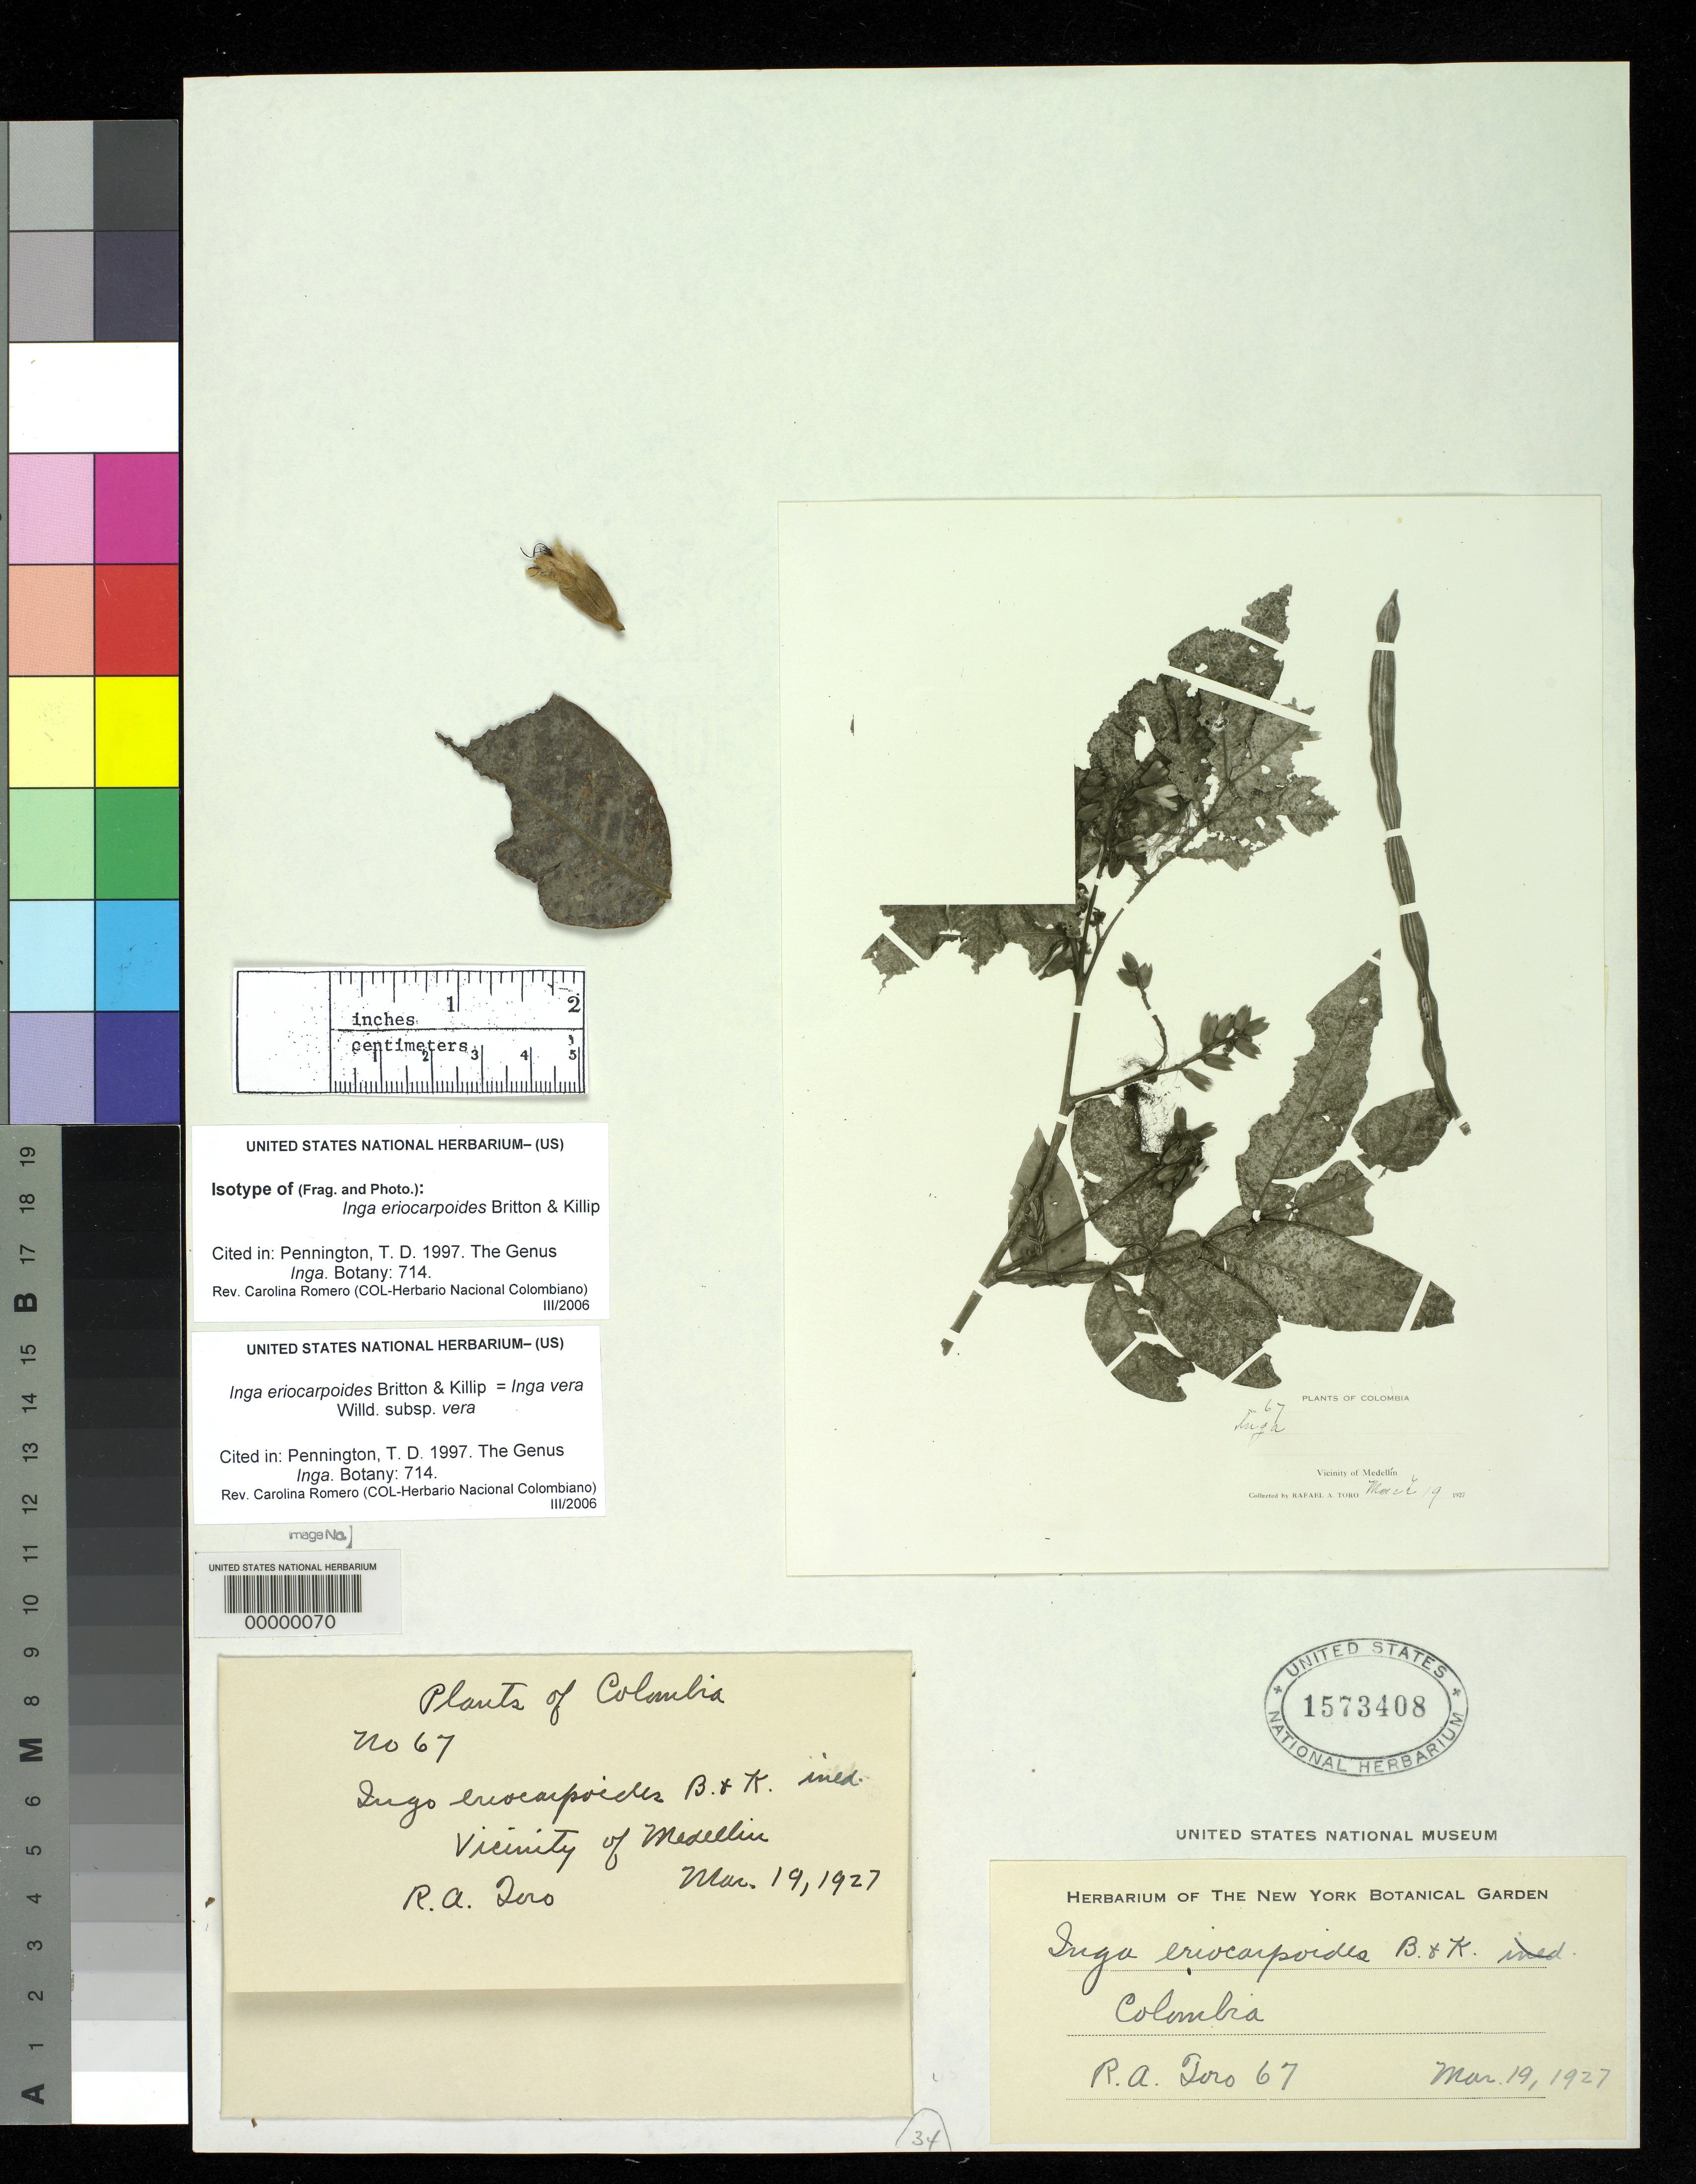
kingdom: Plantae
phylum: Tracheophyta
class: Magnoliopsida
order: Fabales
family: Fabaceae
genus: Inga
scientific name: Inga eriocarpoides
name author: Britton & Killip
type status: Type Fragment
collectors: R. A. Toro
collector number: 67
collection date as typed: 19 Mar 1927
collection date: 1927-03-19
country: Colombia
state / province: Antioquia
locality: Medellin.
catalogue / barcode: US 1573408